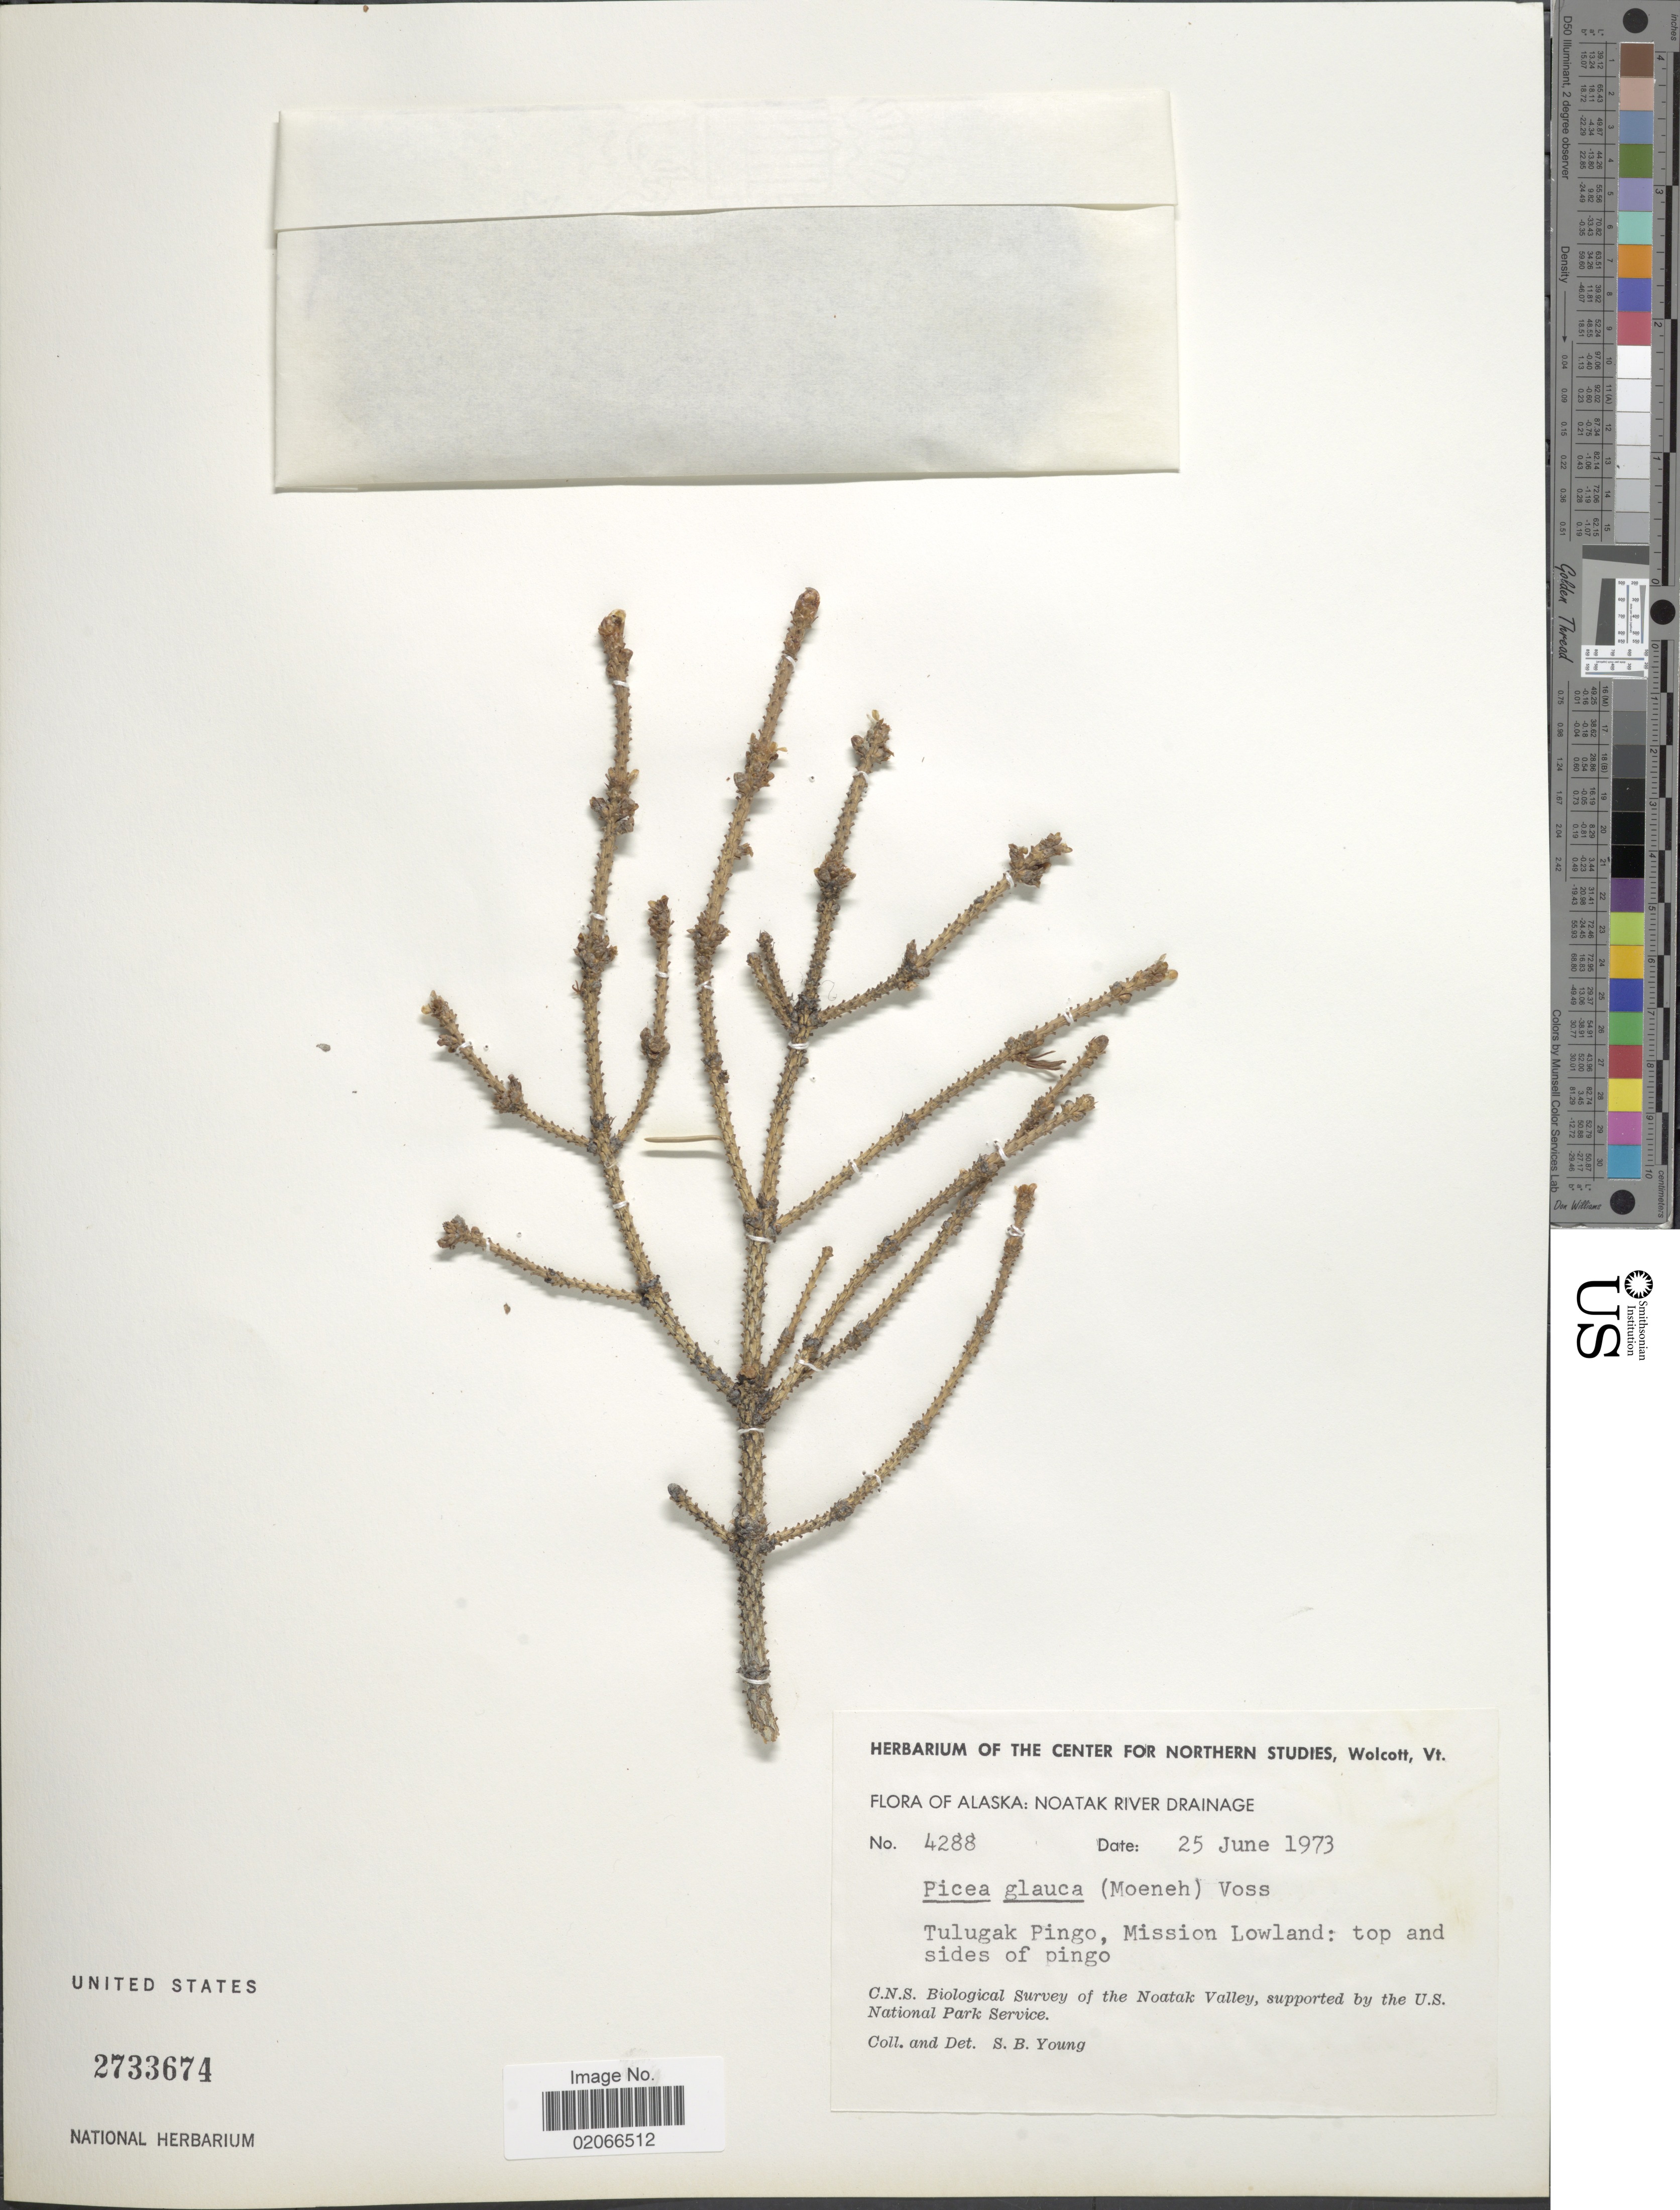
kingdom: Plantae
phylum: Tracheophyta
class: Pinopsida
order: Pinales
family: Pinaceae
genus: Picea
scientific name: Picea glauca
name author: (Moench) Voss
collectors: S. Young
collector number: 4288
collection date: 1973-06-25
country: United States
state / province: Alaska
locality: Noatak River Drainage, Tulugak Pingo, Mission Lowland: top and sides of pingo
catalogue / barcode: US 2733674